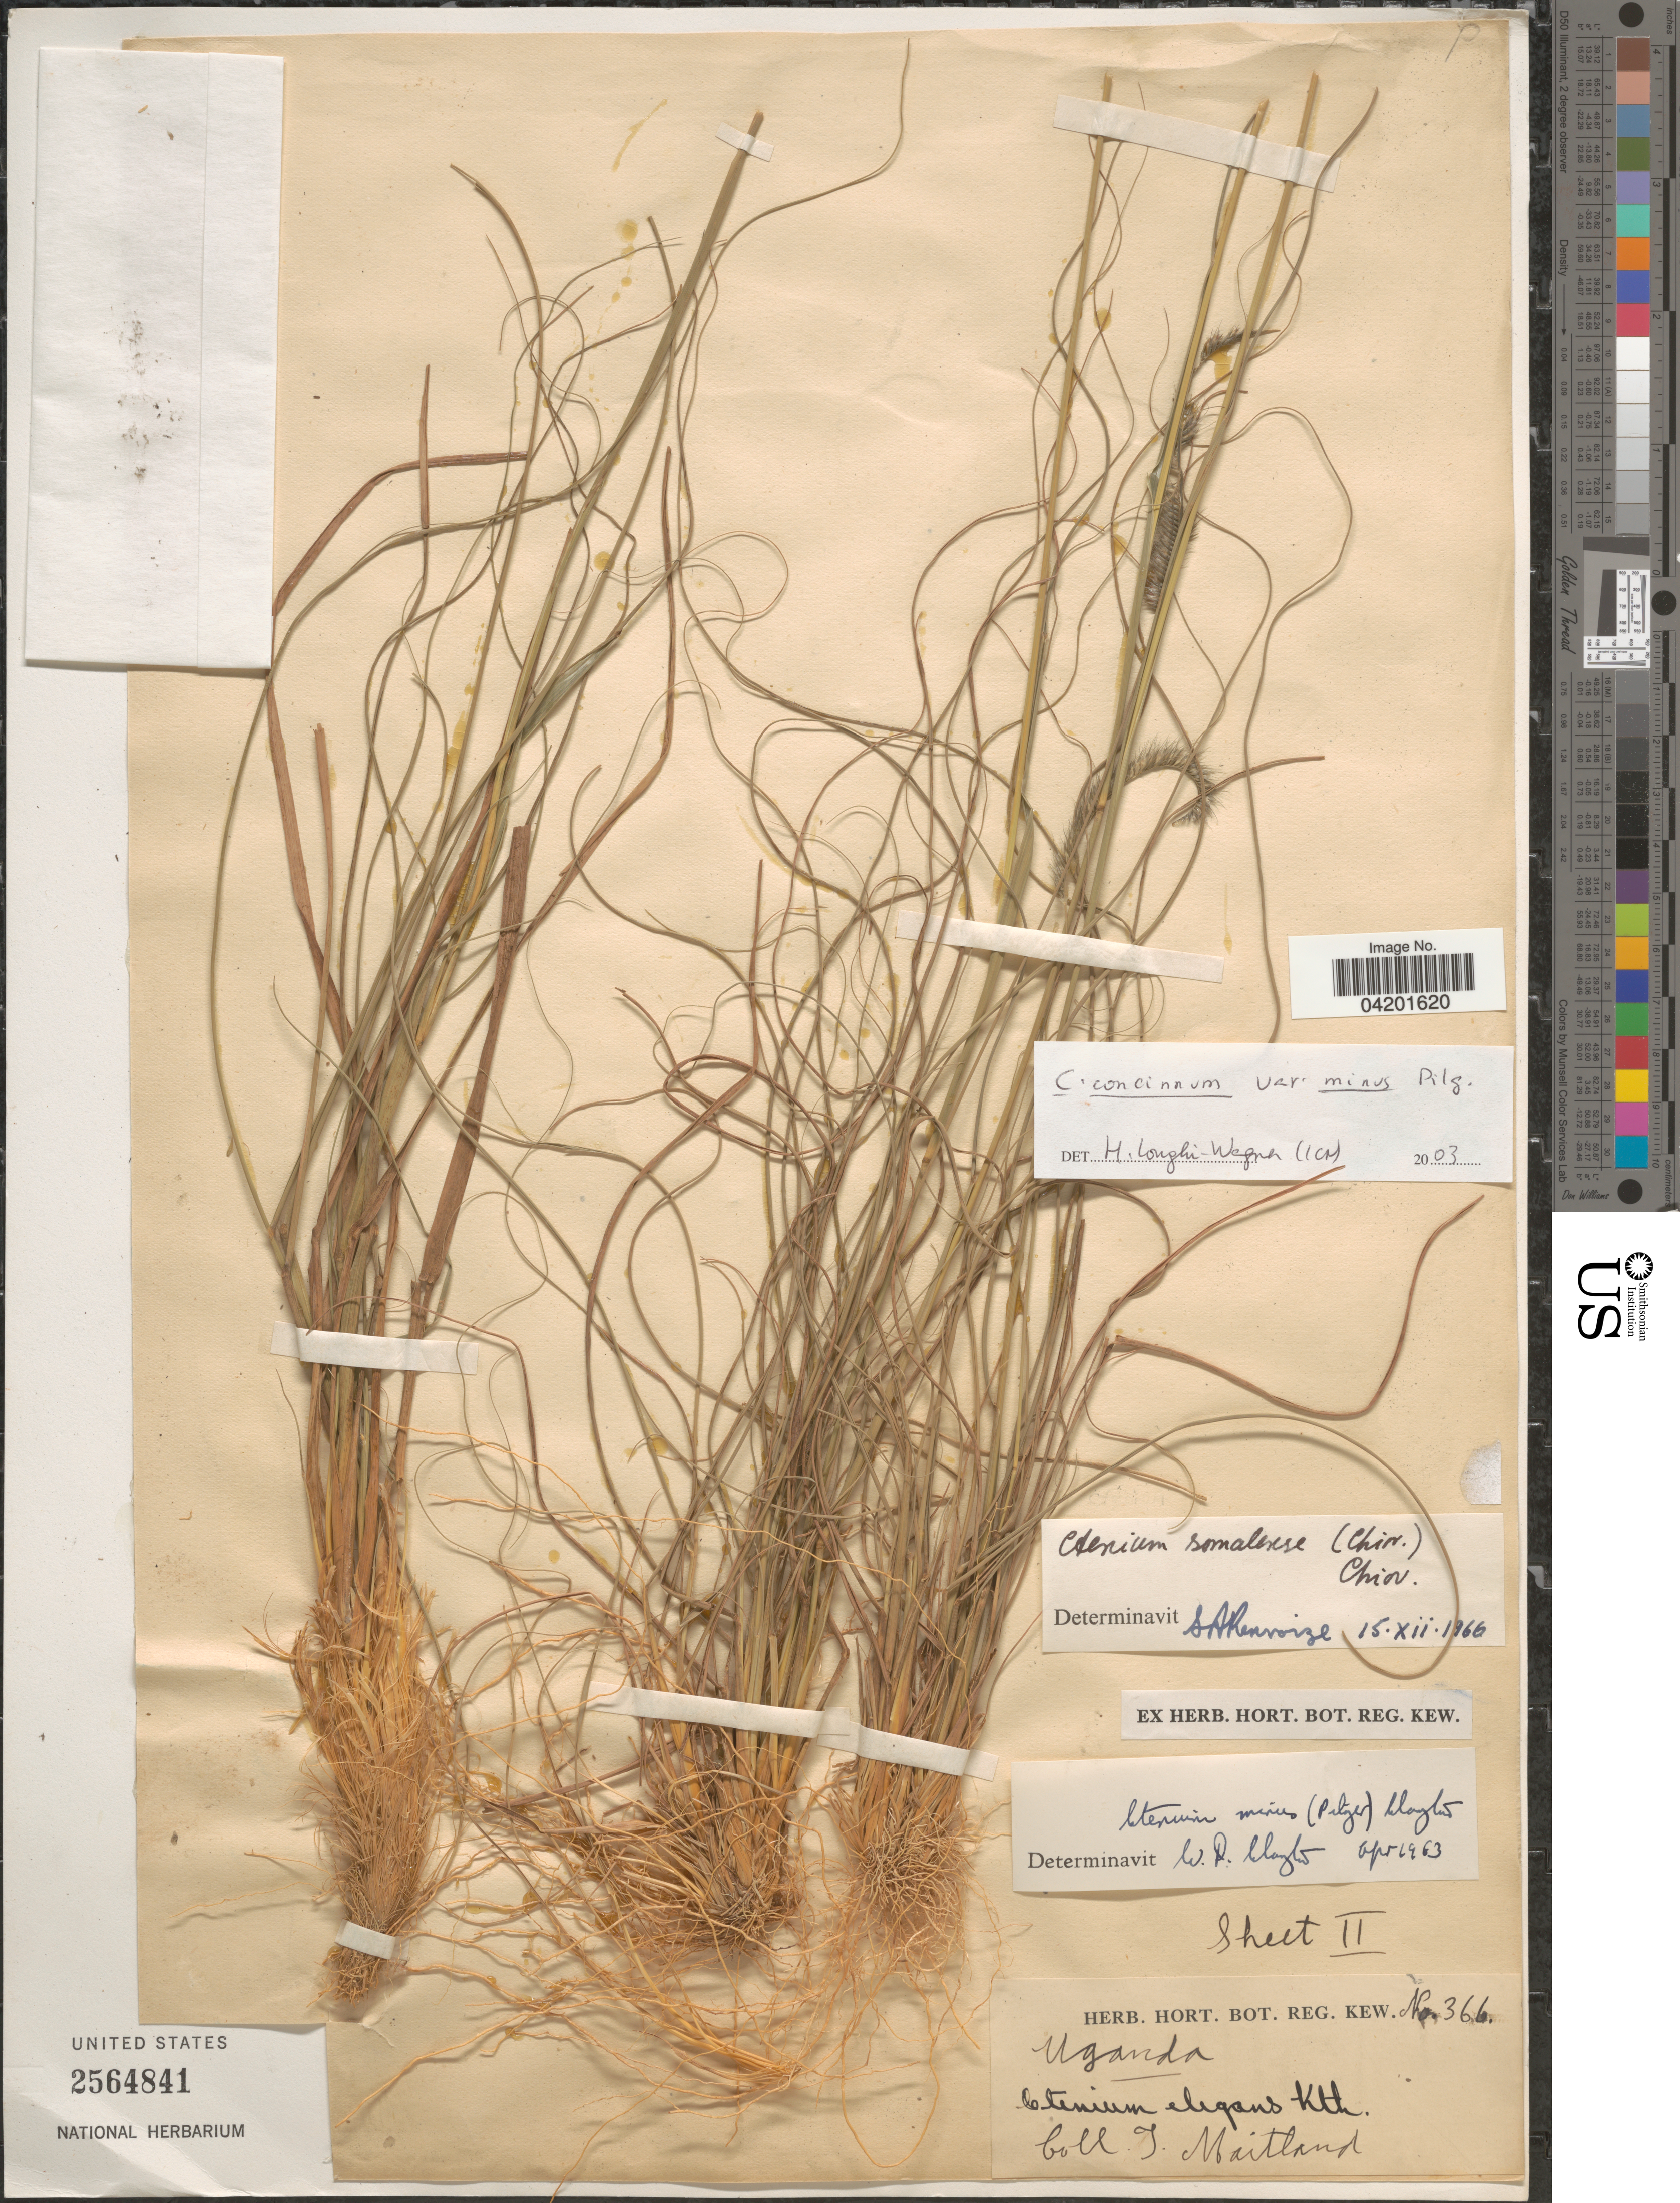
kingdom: Plantae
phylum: Tracheophyta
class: Liliopsida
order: Poales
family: Poaceae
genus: Ctenium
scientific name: Ctenium concinnum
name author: Nees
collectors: T. Maitland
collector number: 366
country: Uganda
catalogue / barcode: US 2564841